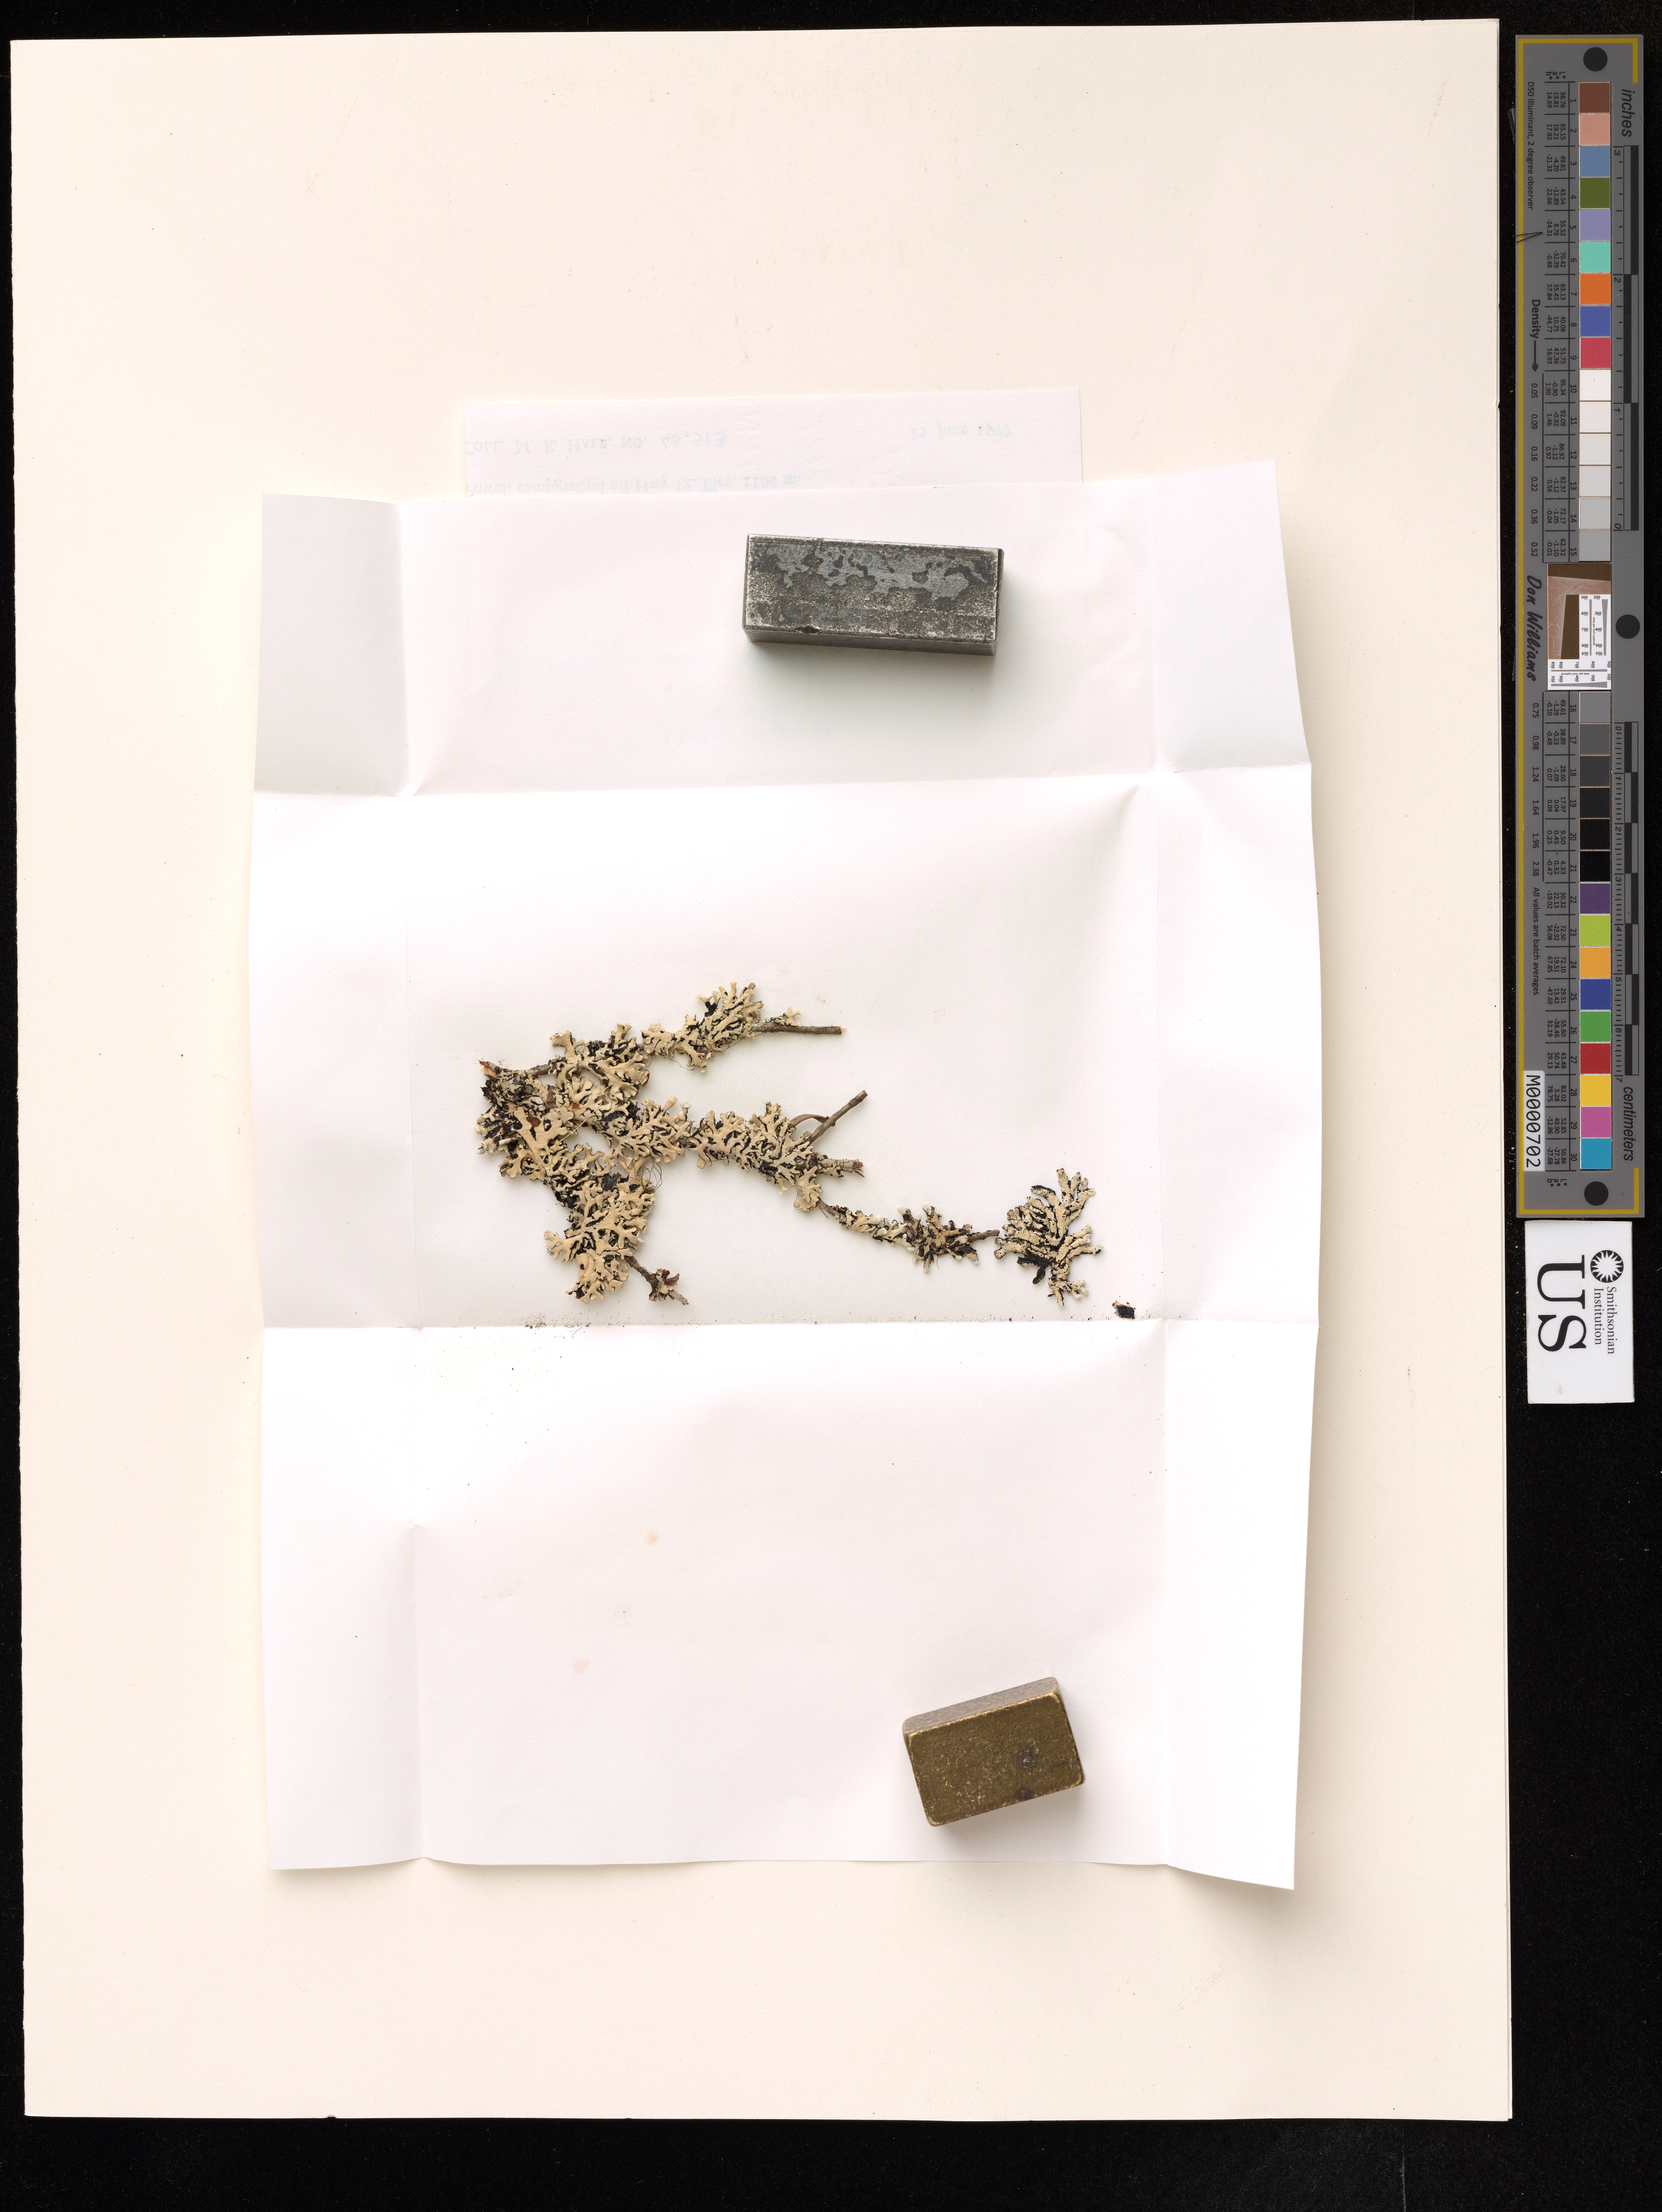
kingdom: Fungi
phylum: Ascomycota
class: Lecanoromycetes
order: Lecanorales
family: Parmeliaceae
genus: Hypogymnia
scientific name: Hypogymnia inactiva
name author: (Krog) Ohlsson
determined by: McCune, B.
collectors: M. Hale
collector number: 48513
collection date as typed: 25 Jun 1977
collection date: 1977-06-25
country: United States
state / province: Idaho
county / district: Idaho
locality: Powell campground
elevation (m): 0